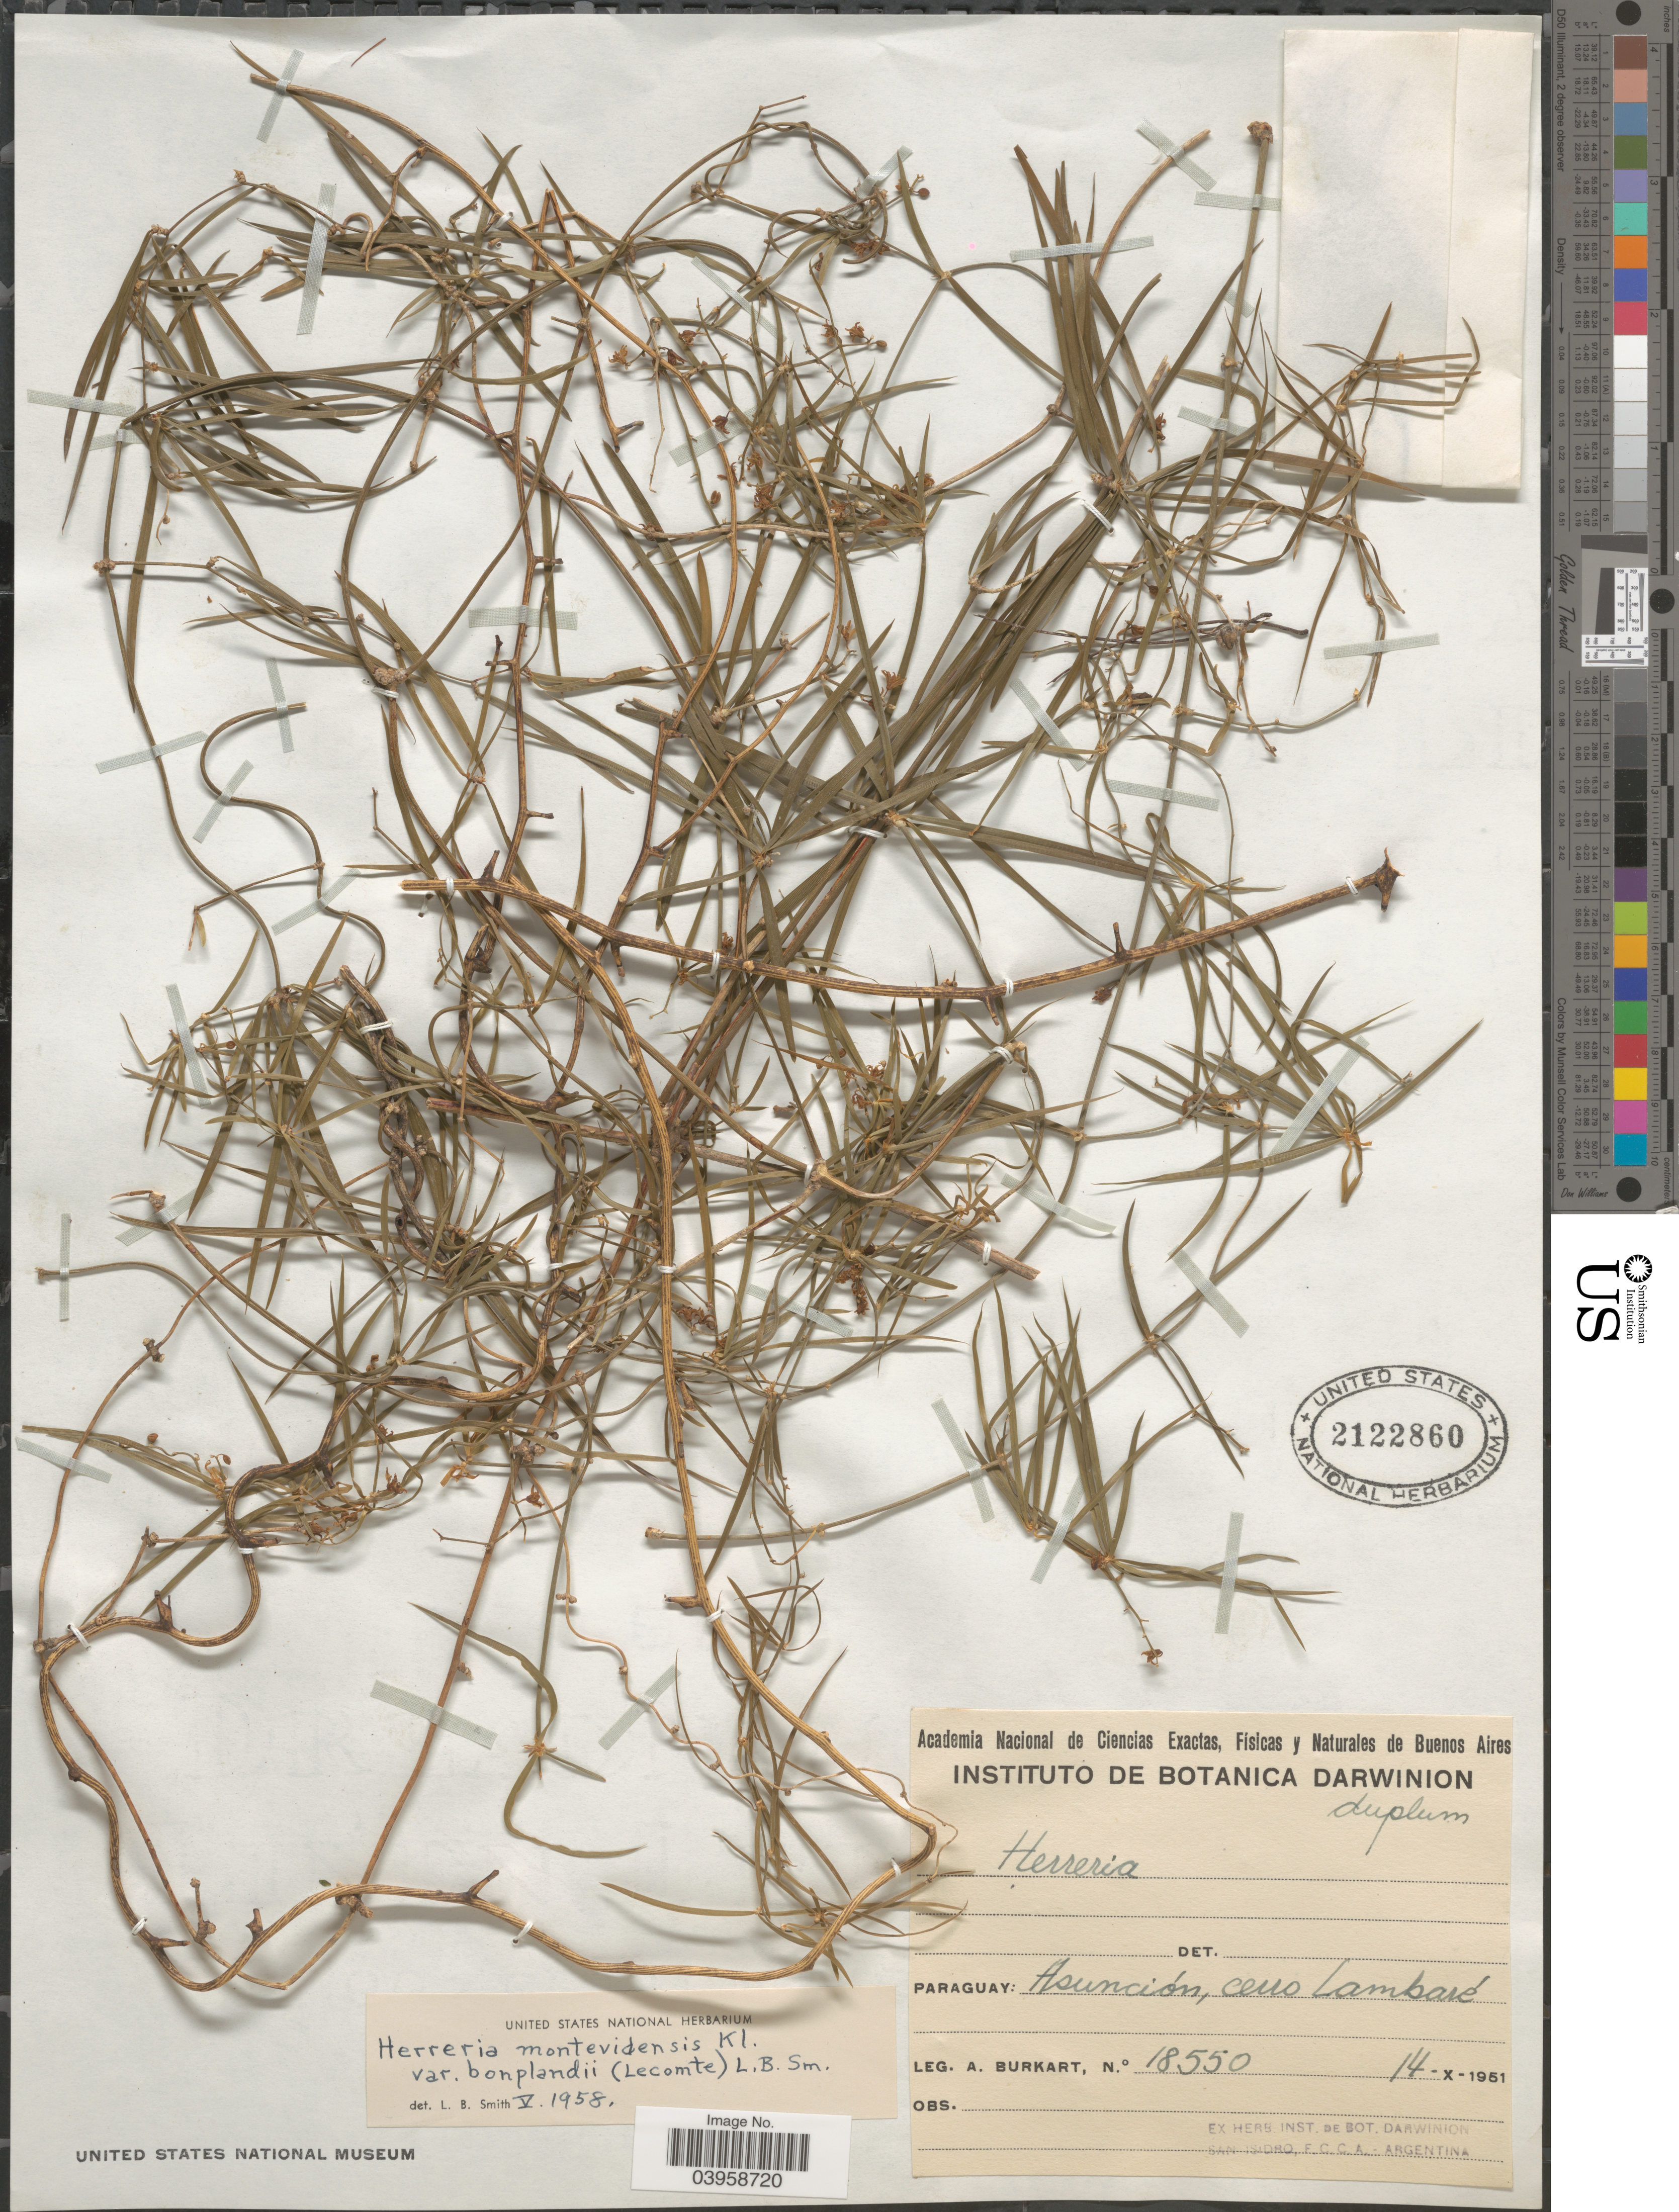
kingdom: Plantae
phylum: Tracheophyta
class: Liliopsida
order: Asparagales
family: Asparagaceae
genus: Herreria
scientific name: Herreria montevidensis var. bonplandii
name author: L.B. Sm.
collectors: A. E. Burkart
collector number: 18550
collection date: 1951-10-14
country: Paraguay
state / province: Asuncion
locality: Ceus Lambaré.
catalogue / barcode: US 2122860